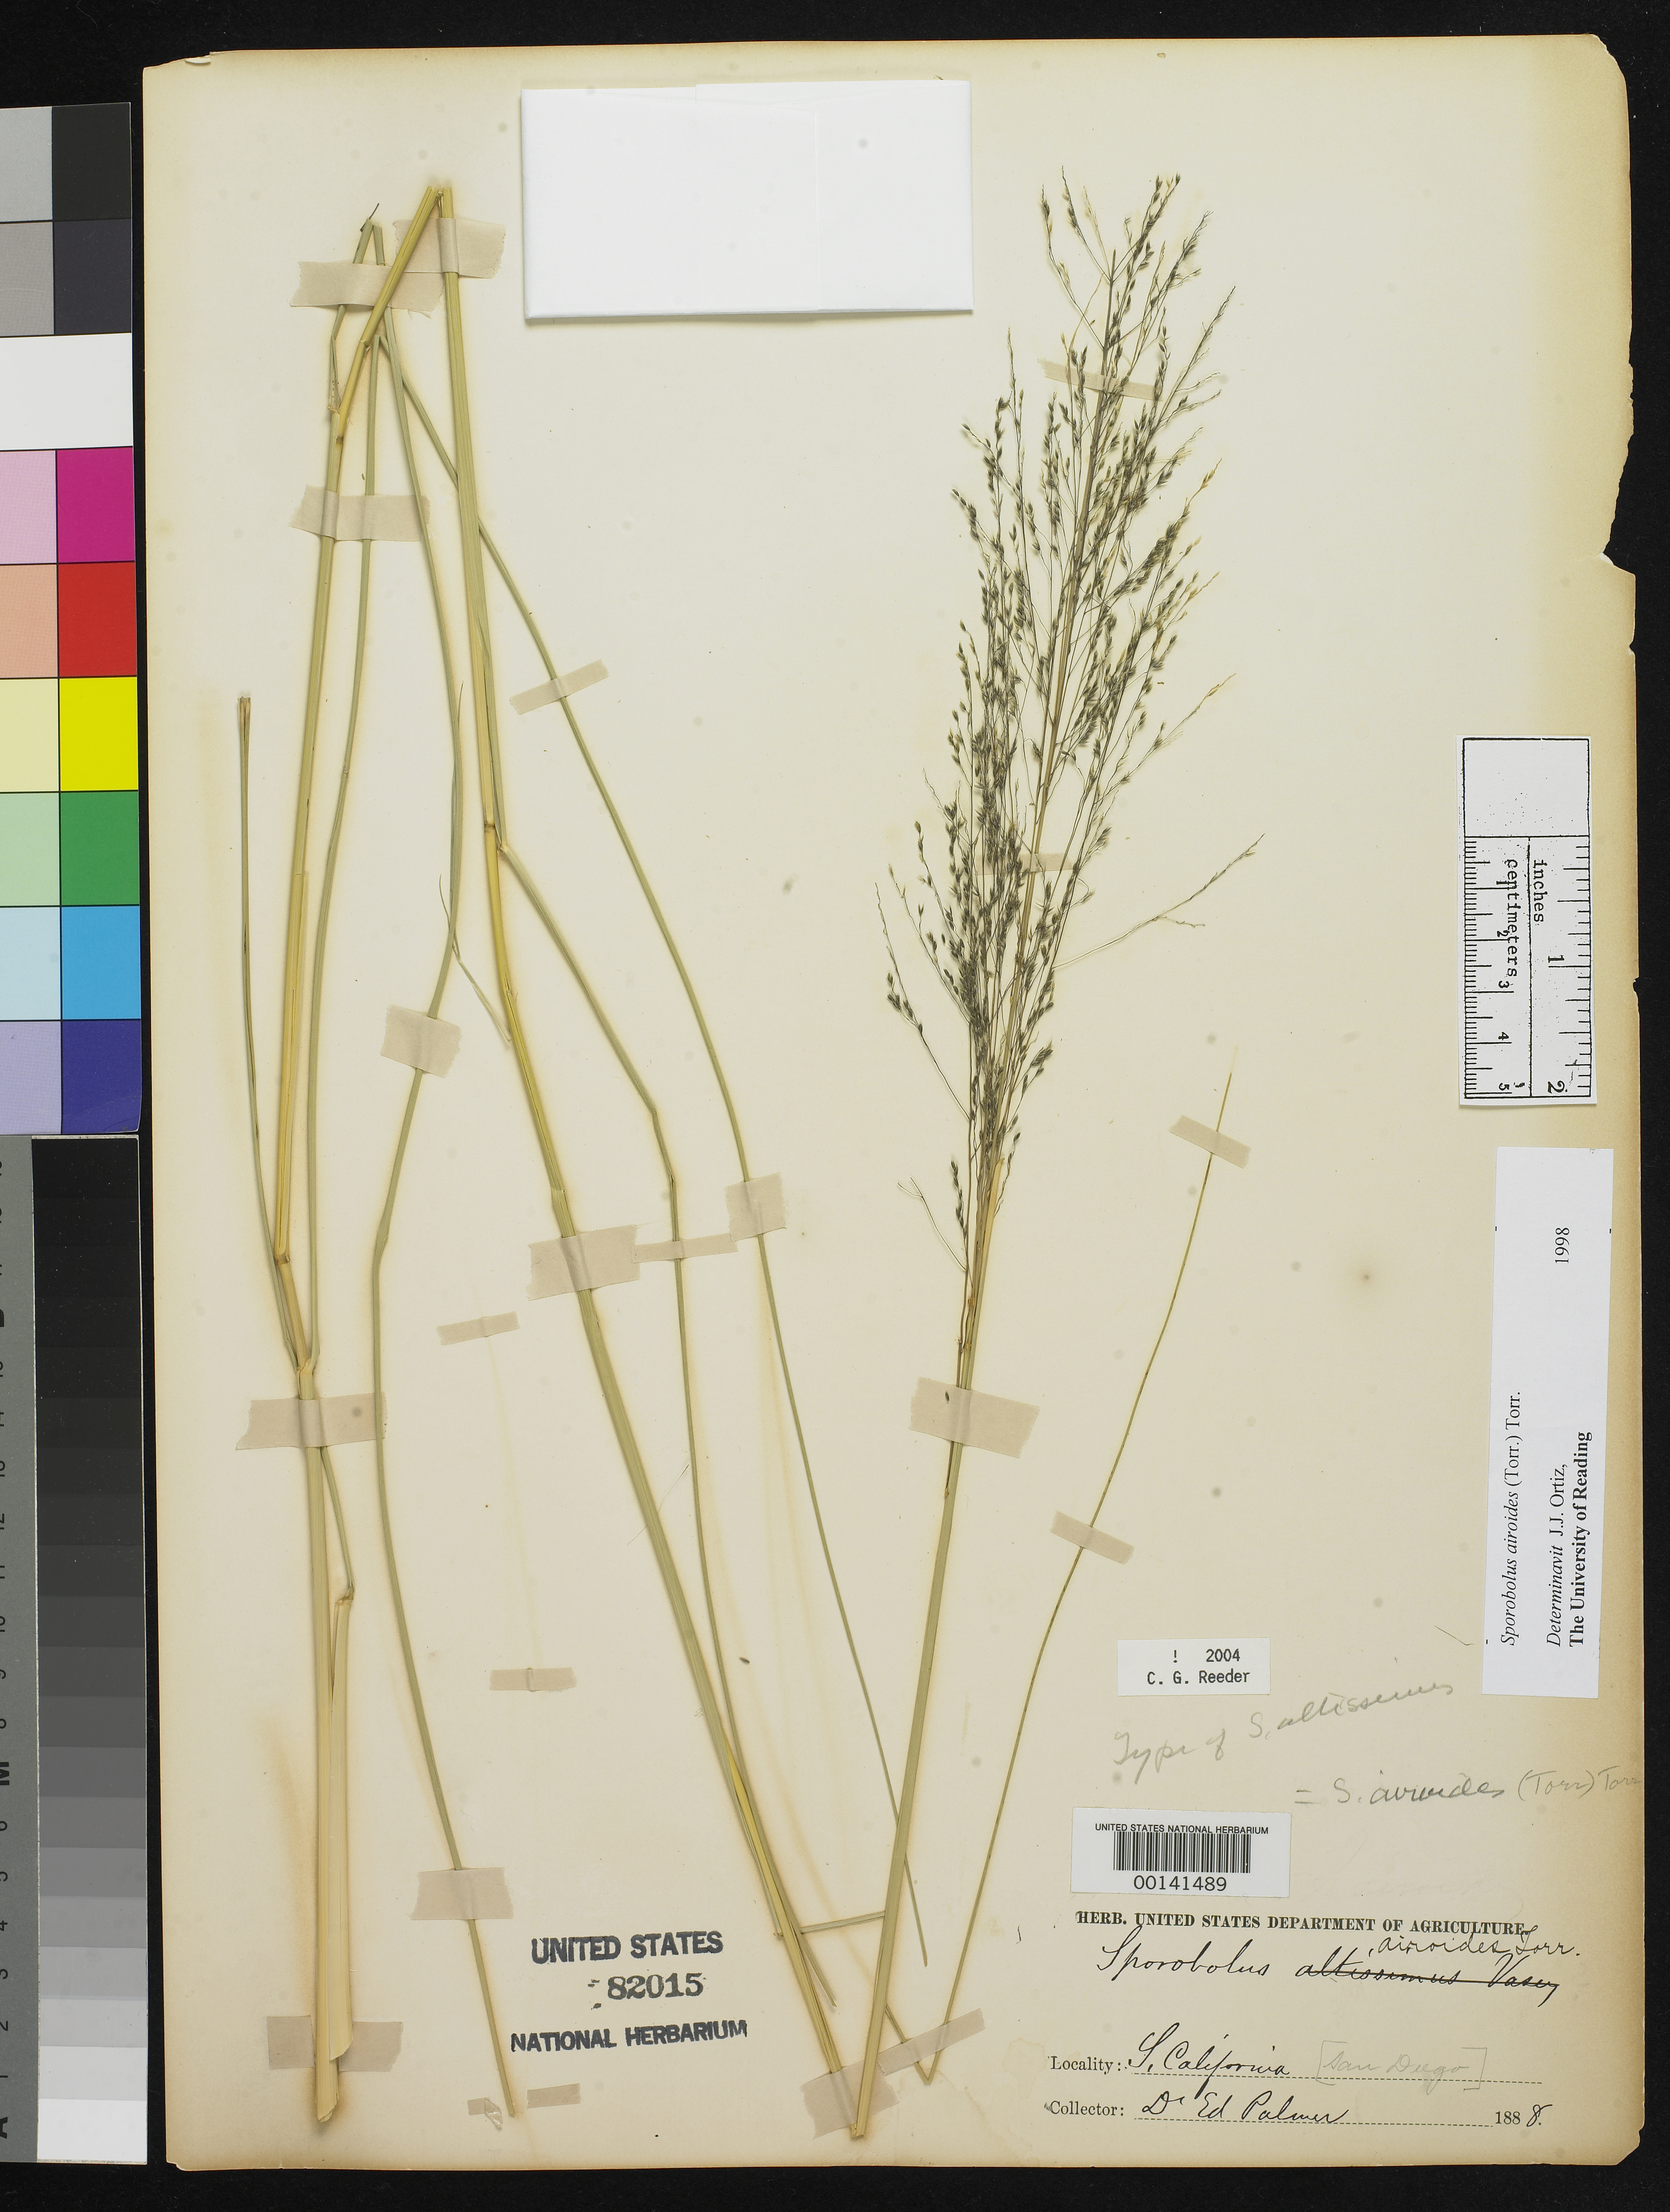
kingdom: Plantae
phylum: Tracheophyta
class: Liliopsida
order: Poales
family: Poaceae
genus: Sporobolus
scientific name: Sporobolus altissimus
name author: Vasey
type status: Isotype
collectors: E. Palmer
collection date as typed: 1888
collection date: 1888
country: United States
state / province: California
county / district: San Diego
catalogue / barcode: US 82015